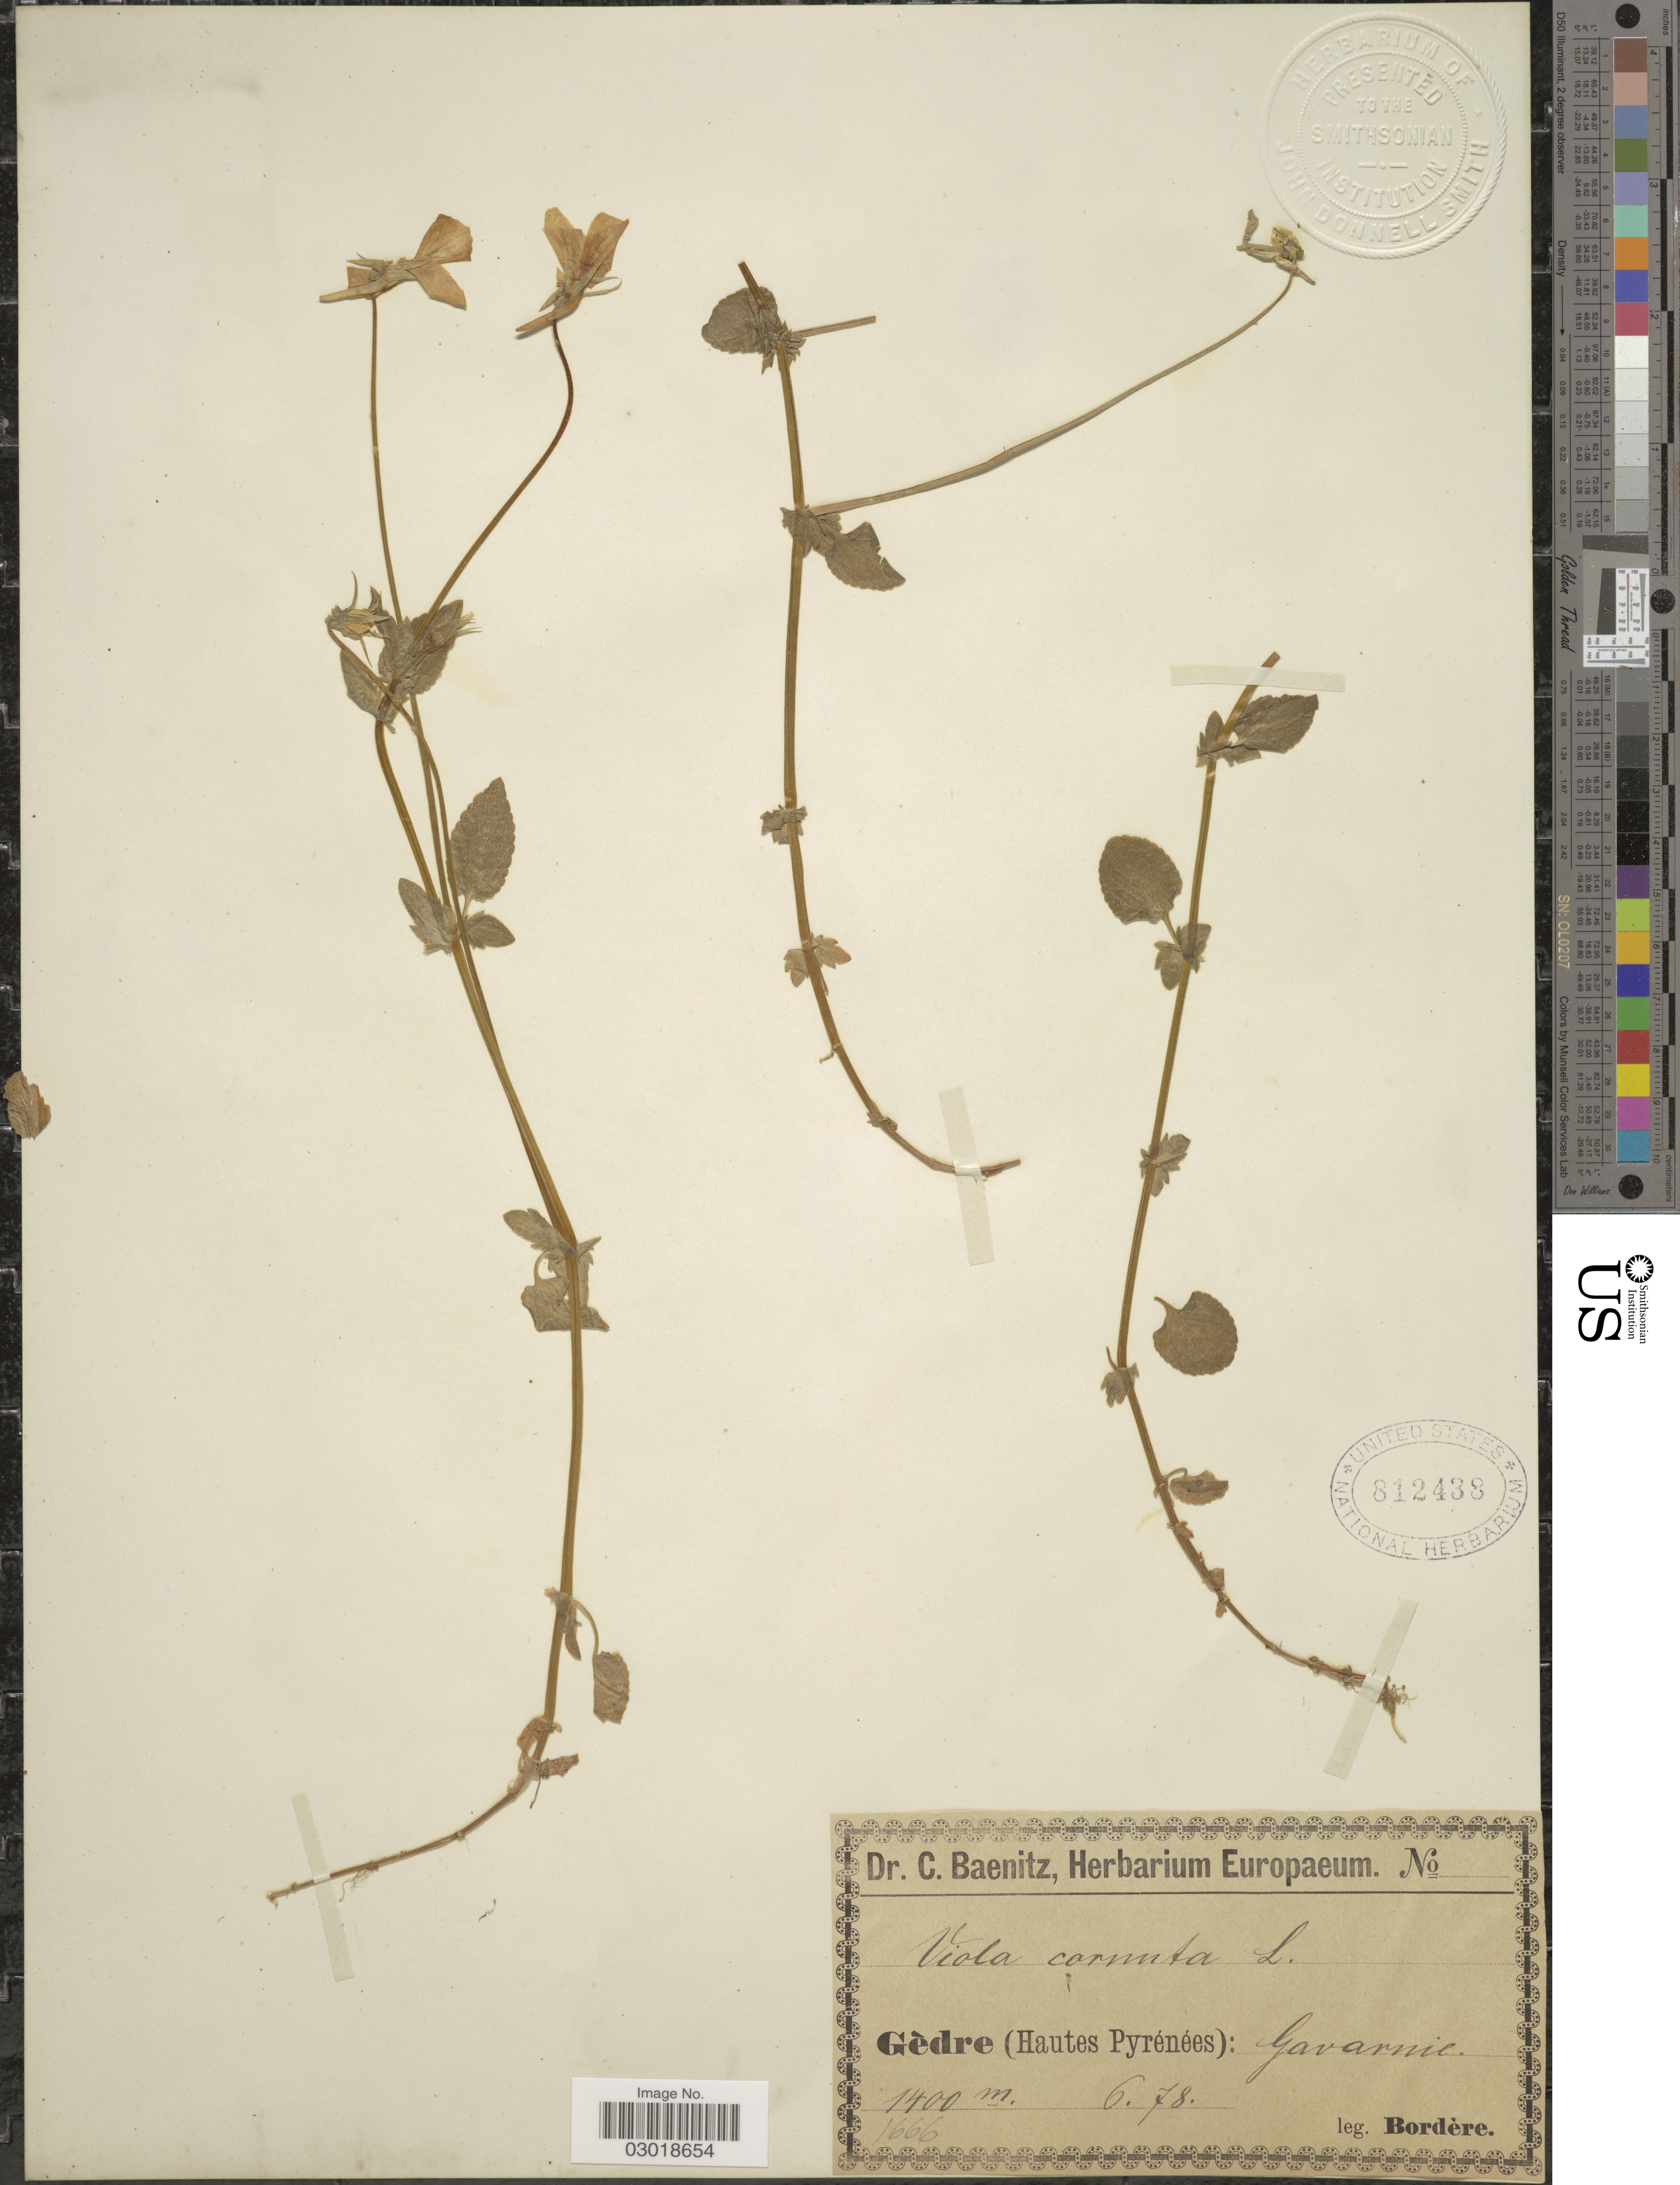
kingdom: Plantae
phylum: Tracheophyta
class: Magnoliopsida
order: Malpighiales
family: Violaceae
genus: Viola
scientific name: Viola cornuta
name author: L.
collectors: -. Bordère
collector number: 1666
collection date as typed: Transcribed d/m/y: /6/78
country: France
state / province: Occitanie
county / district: Hautes-Pyrénées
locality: Gèdre (Hautes Pyrénées): Gavarnie.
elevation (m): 1400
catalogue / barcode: US 812438